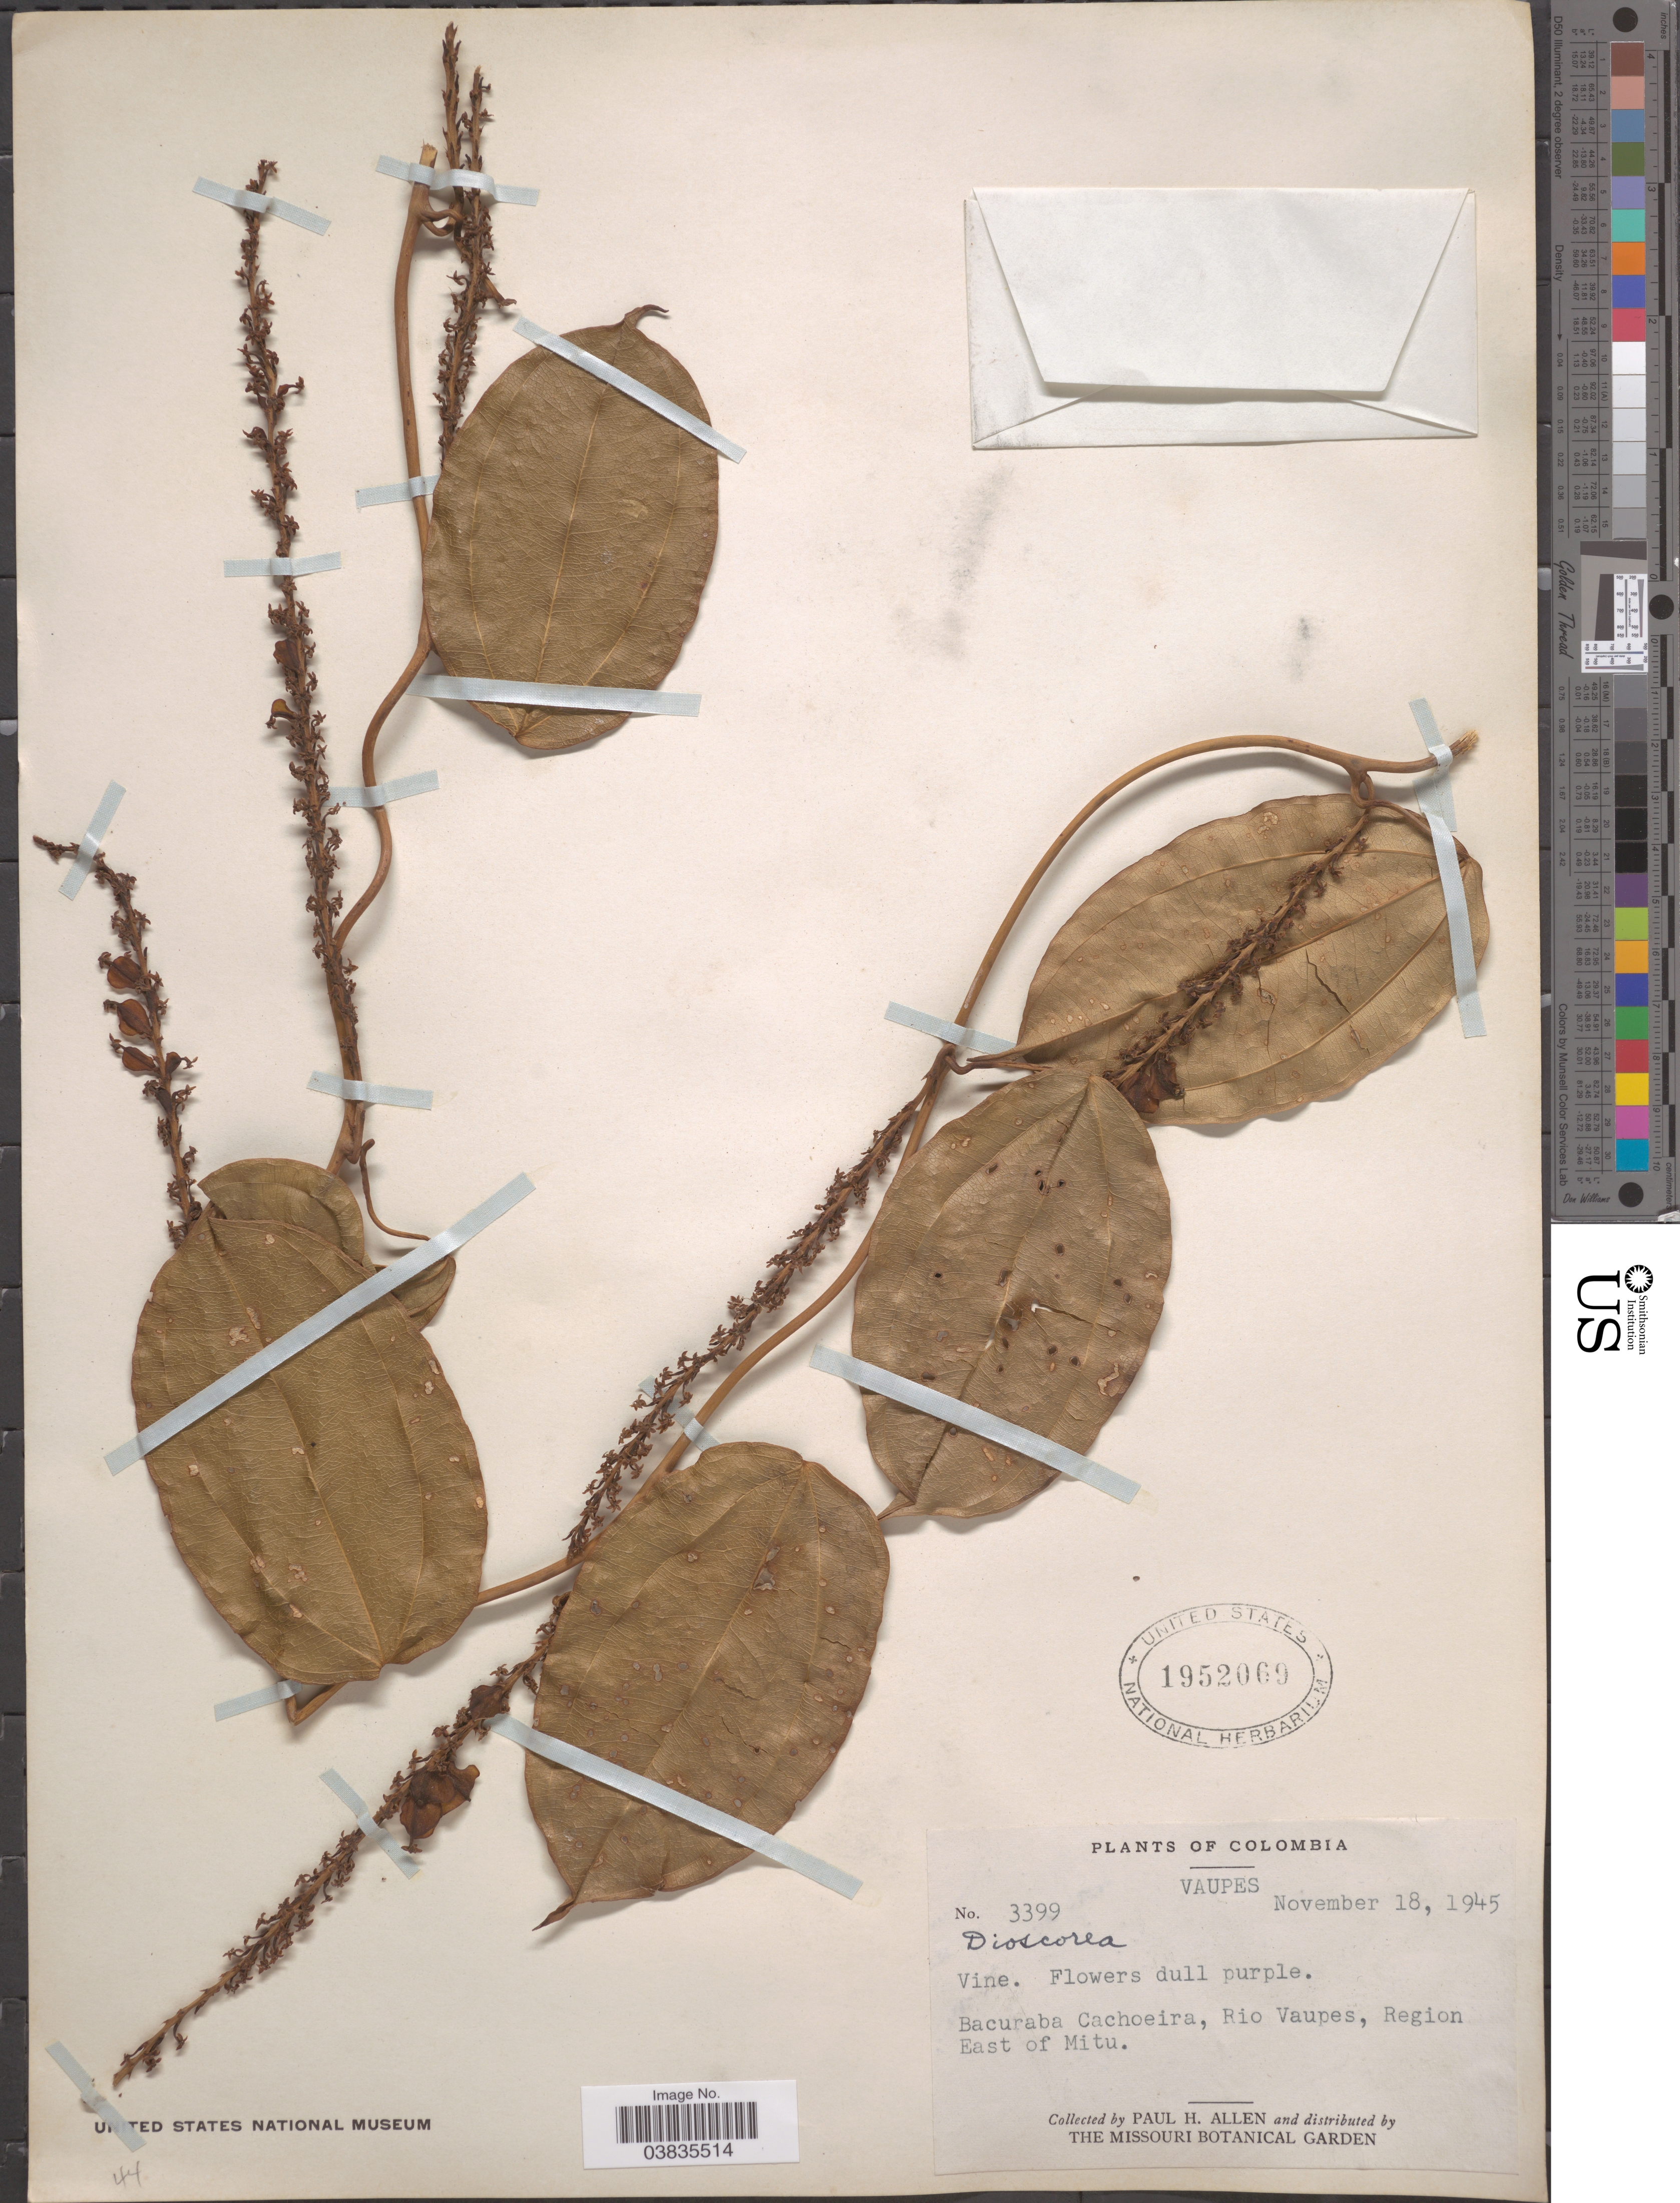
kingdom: Plantae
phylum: Tracheophyta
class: Liliopsida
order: Dioscoreales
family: Dioscoreaceae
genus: Dioscorea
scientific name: Dioscorea sp.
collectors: P. H. Allen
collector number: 3399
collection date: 1945-11-18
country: Colombia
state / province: Vaupés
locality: Bacuraba Cachoeira, Rio Vaupes, Region East of Mitu.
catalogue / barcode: US 1952069